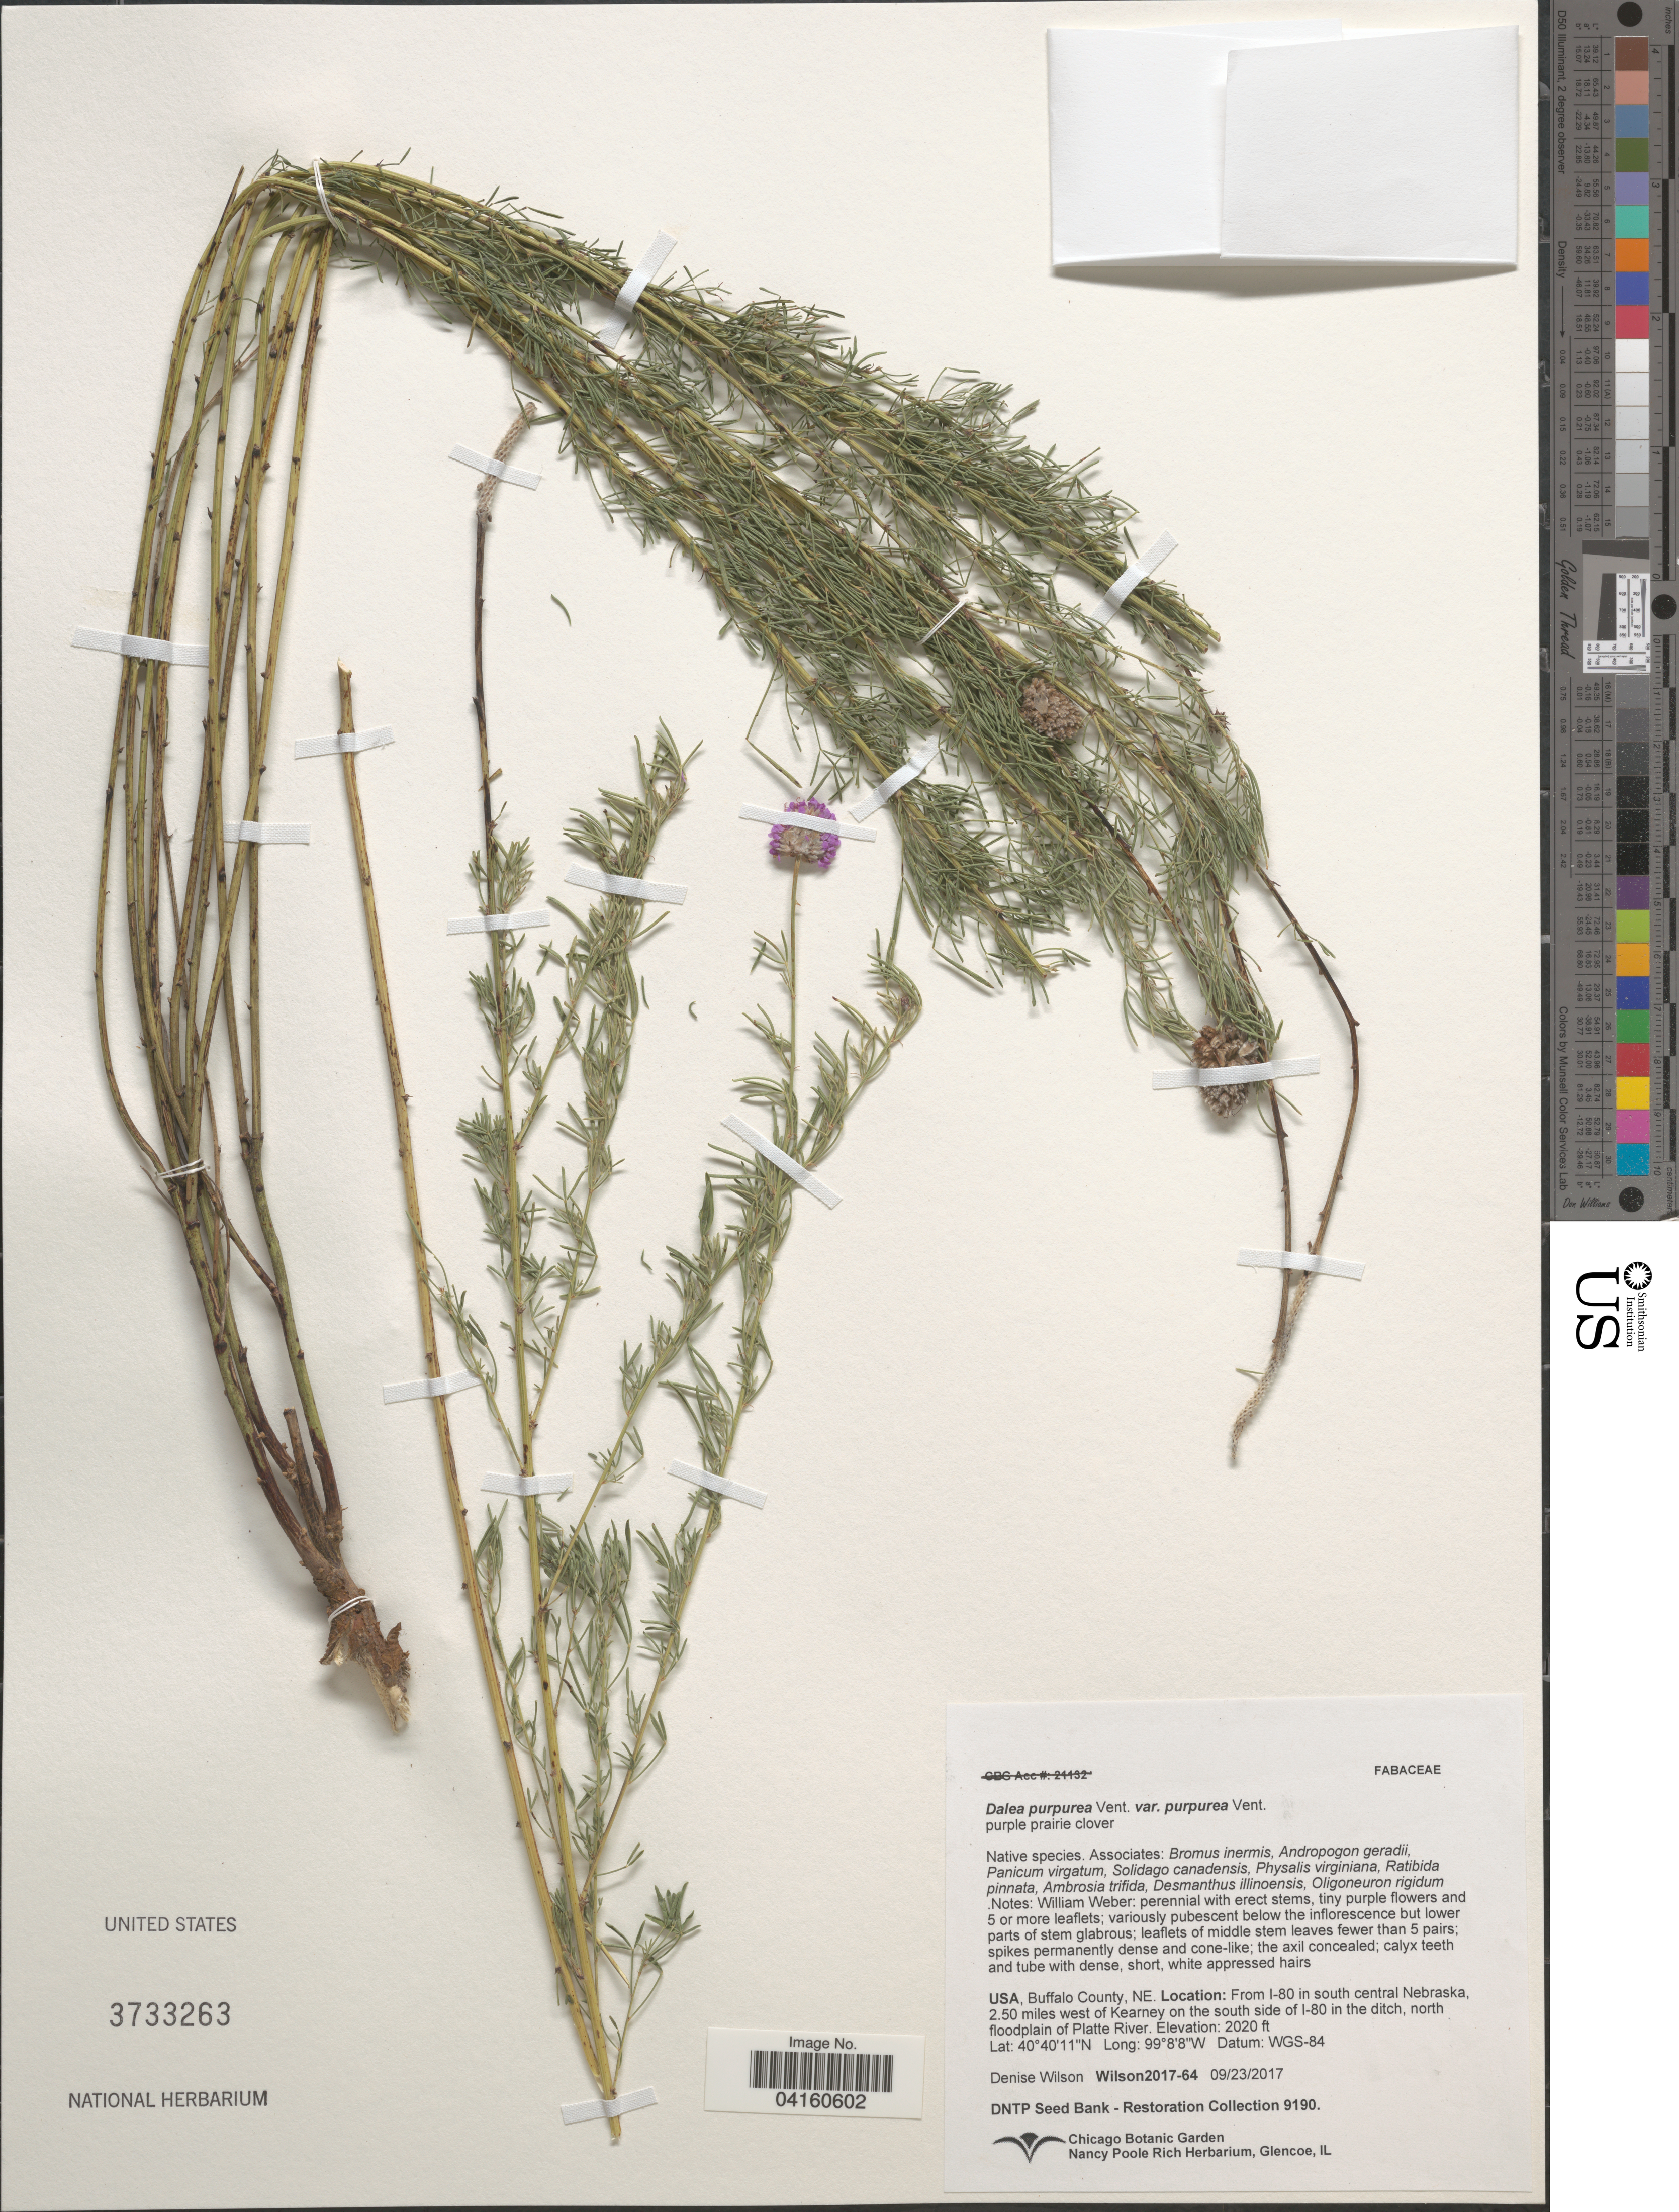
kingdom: Plantae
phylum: Tracheophyta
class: Magnoliopsida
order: Fabales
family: Fabaceae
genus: Dalea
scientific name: Dalea purpurea var. purpurea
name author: Vent.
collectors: D. Wilson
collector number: Wilson2017-64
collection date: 2017-09-23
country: United States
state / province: Nebraska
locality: Buffalo County. From I-80 in south-central Nebraska, 2.50 miles west of Kearney on the south side of I-80 in the ditch, north floodplain of Platte River.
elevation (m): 616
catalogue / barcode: US 3733263